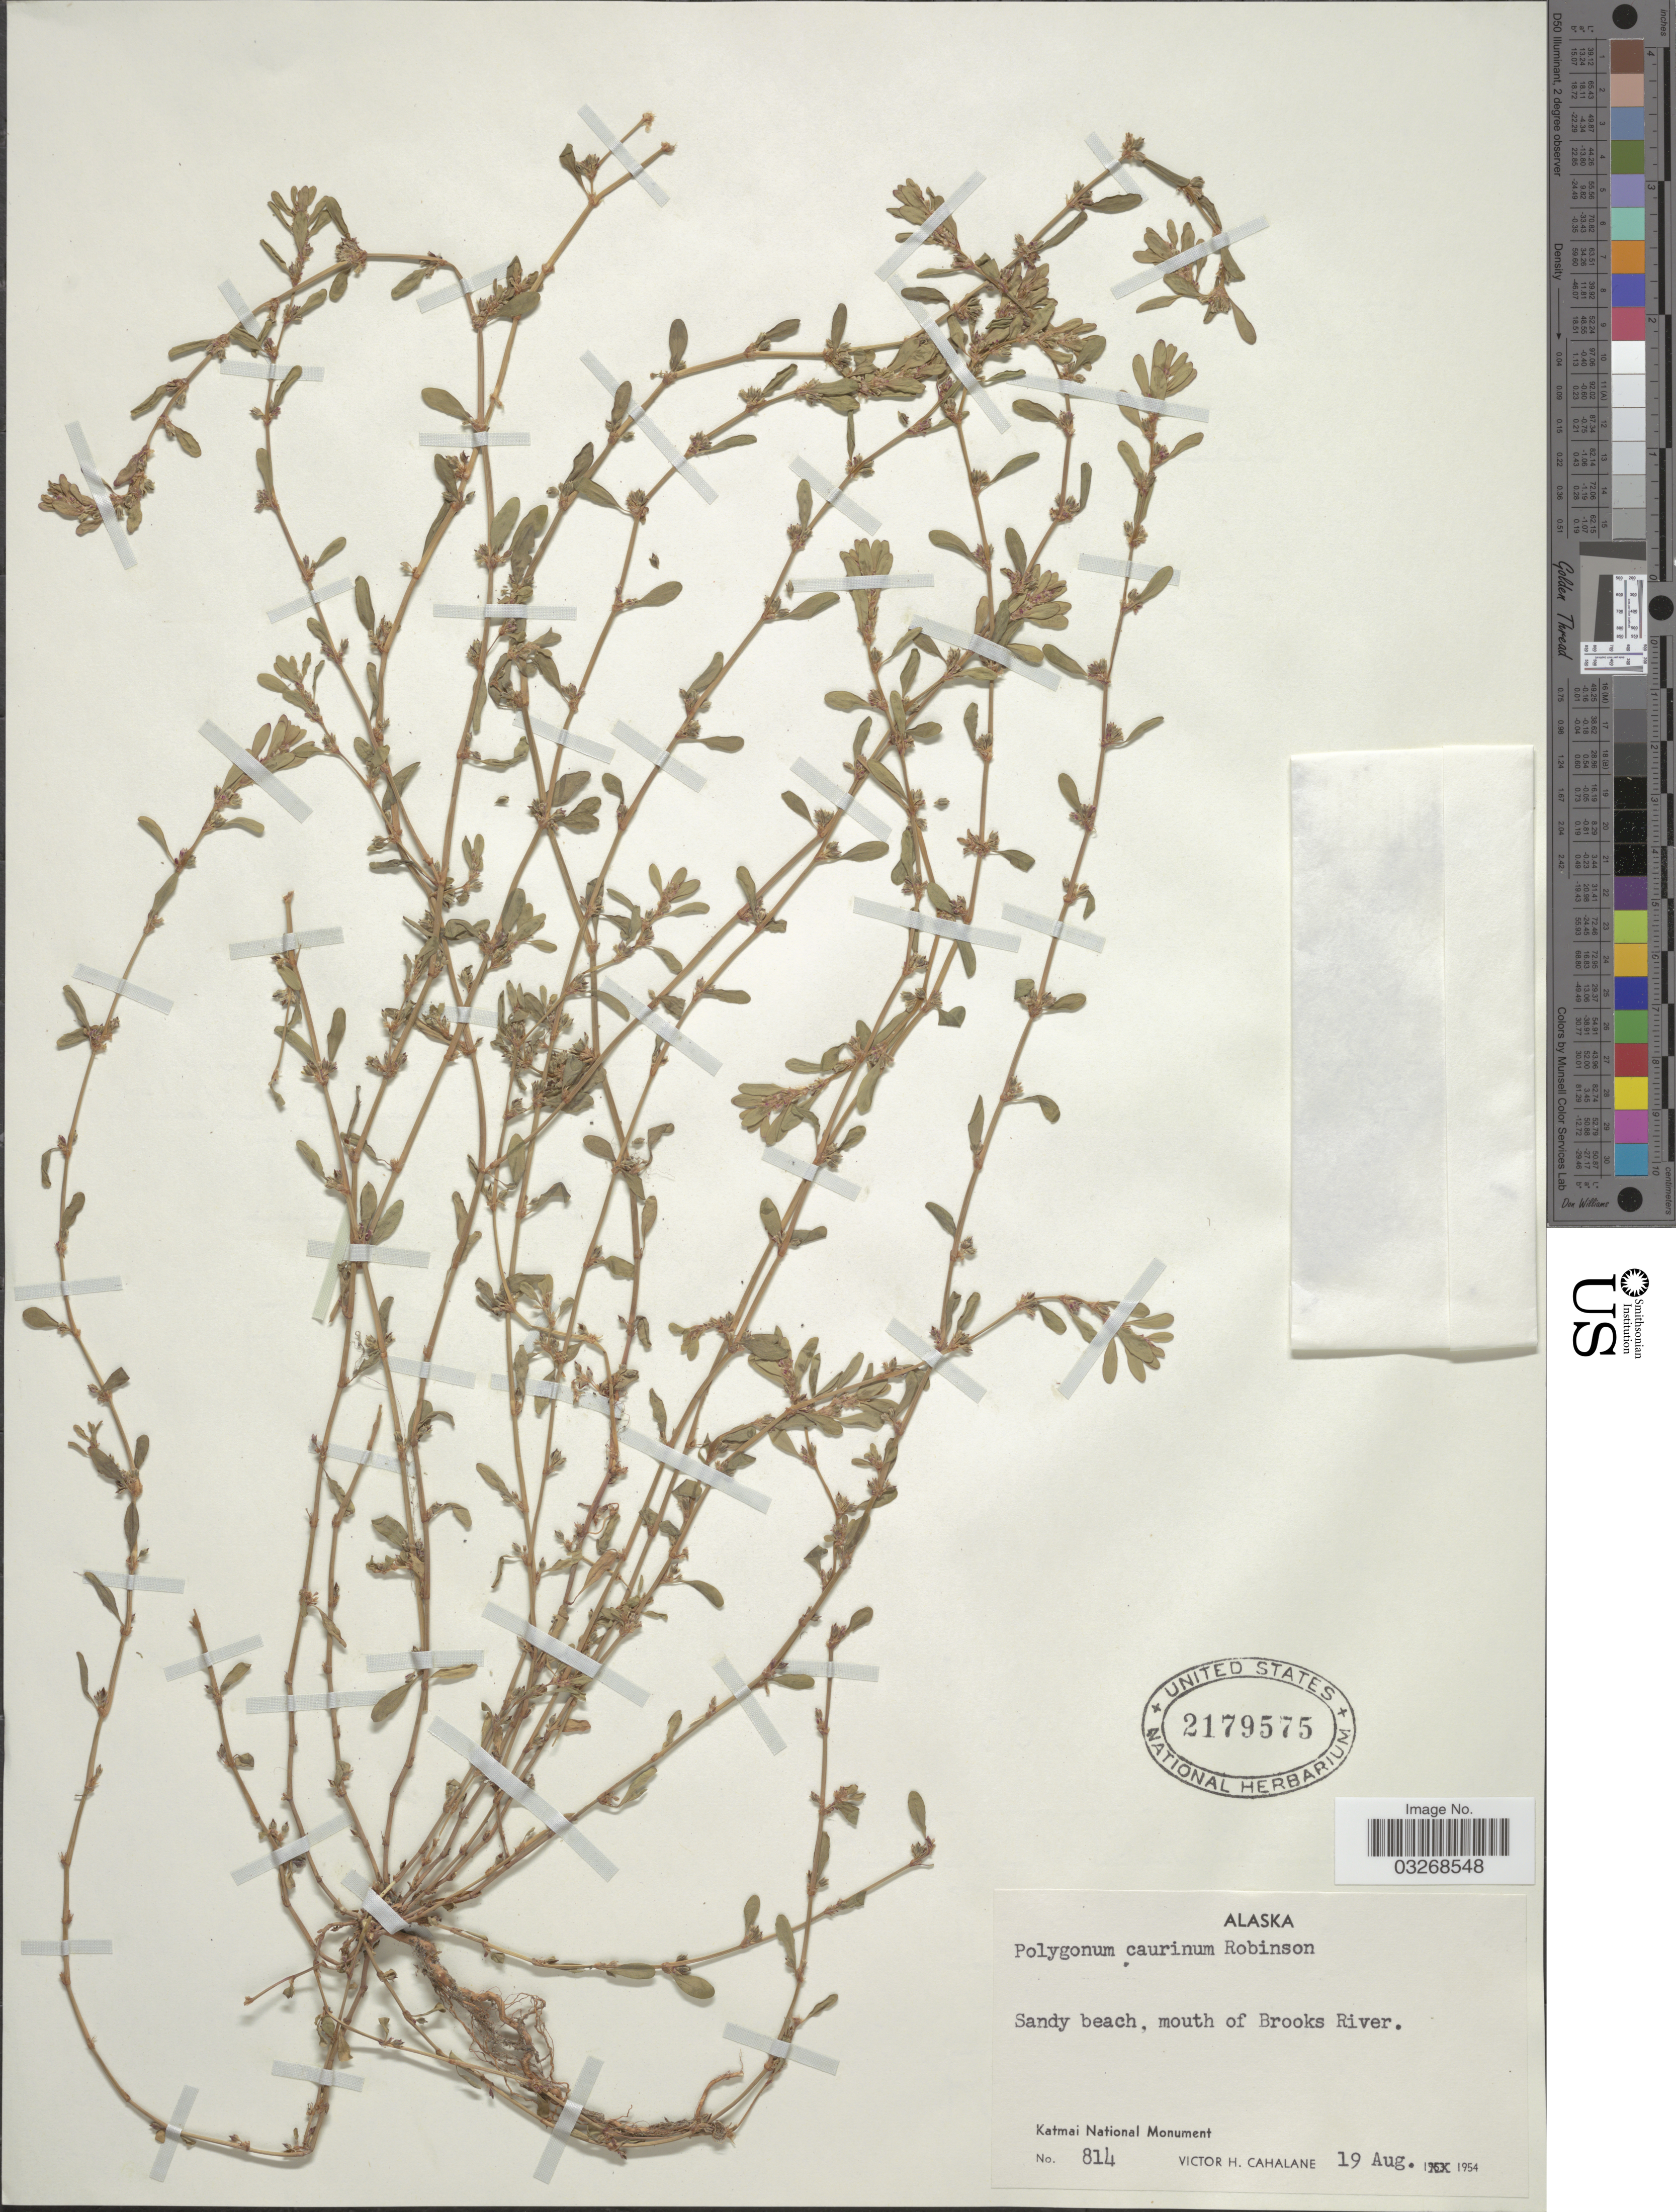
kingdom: Plantae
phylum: Tracheophyta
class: Magnoliopsida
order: Caryophyllales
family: Polygonaceae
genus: Polygonum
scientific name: Polygonum caurianum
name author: B.L. Rob.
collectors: V. Cahalane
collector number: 814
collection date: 1954-08-19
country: United States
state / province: Alaska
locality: Sandy beach, mouth of Brooks River. Katmai National Monument.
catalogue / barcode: US 2179575